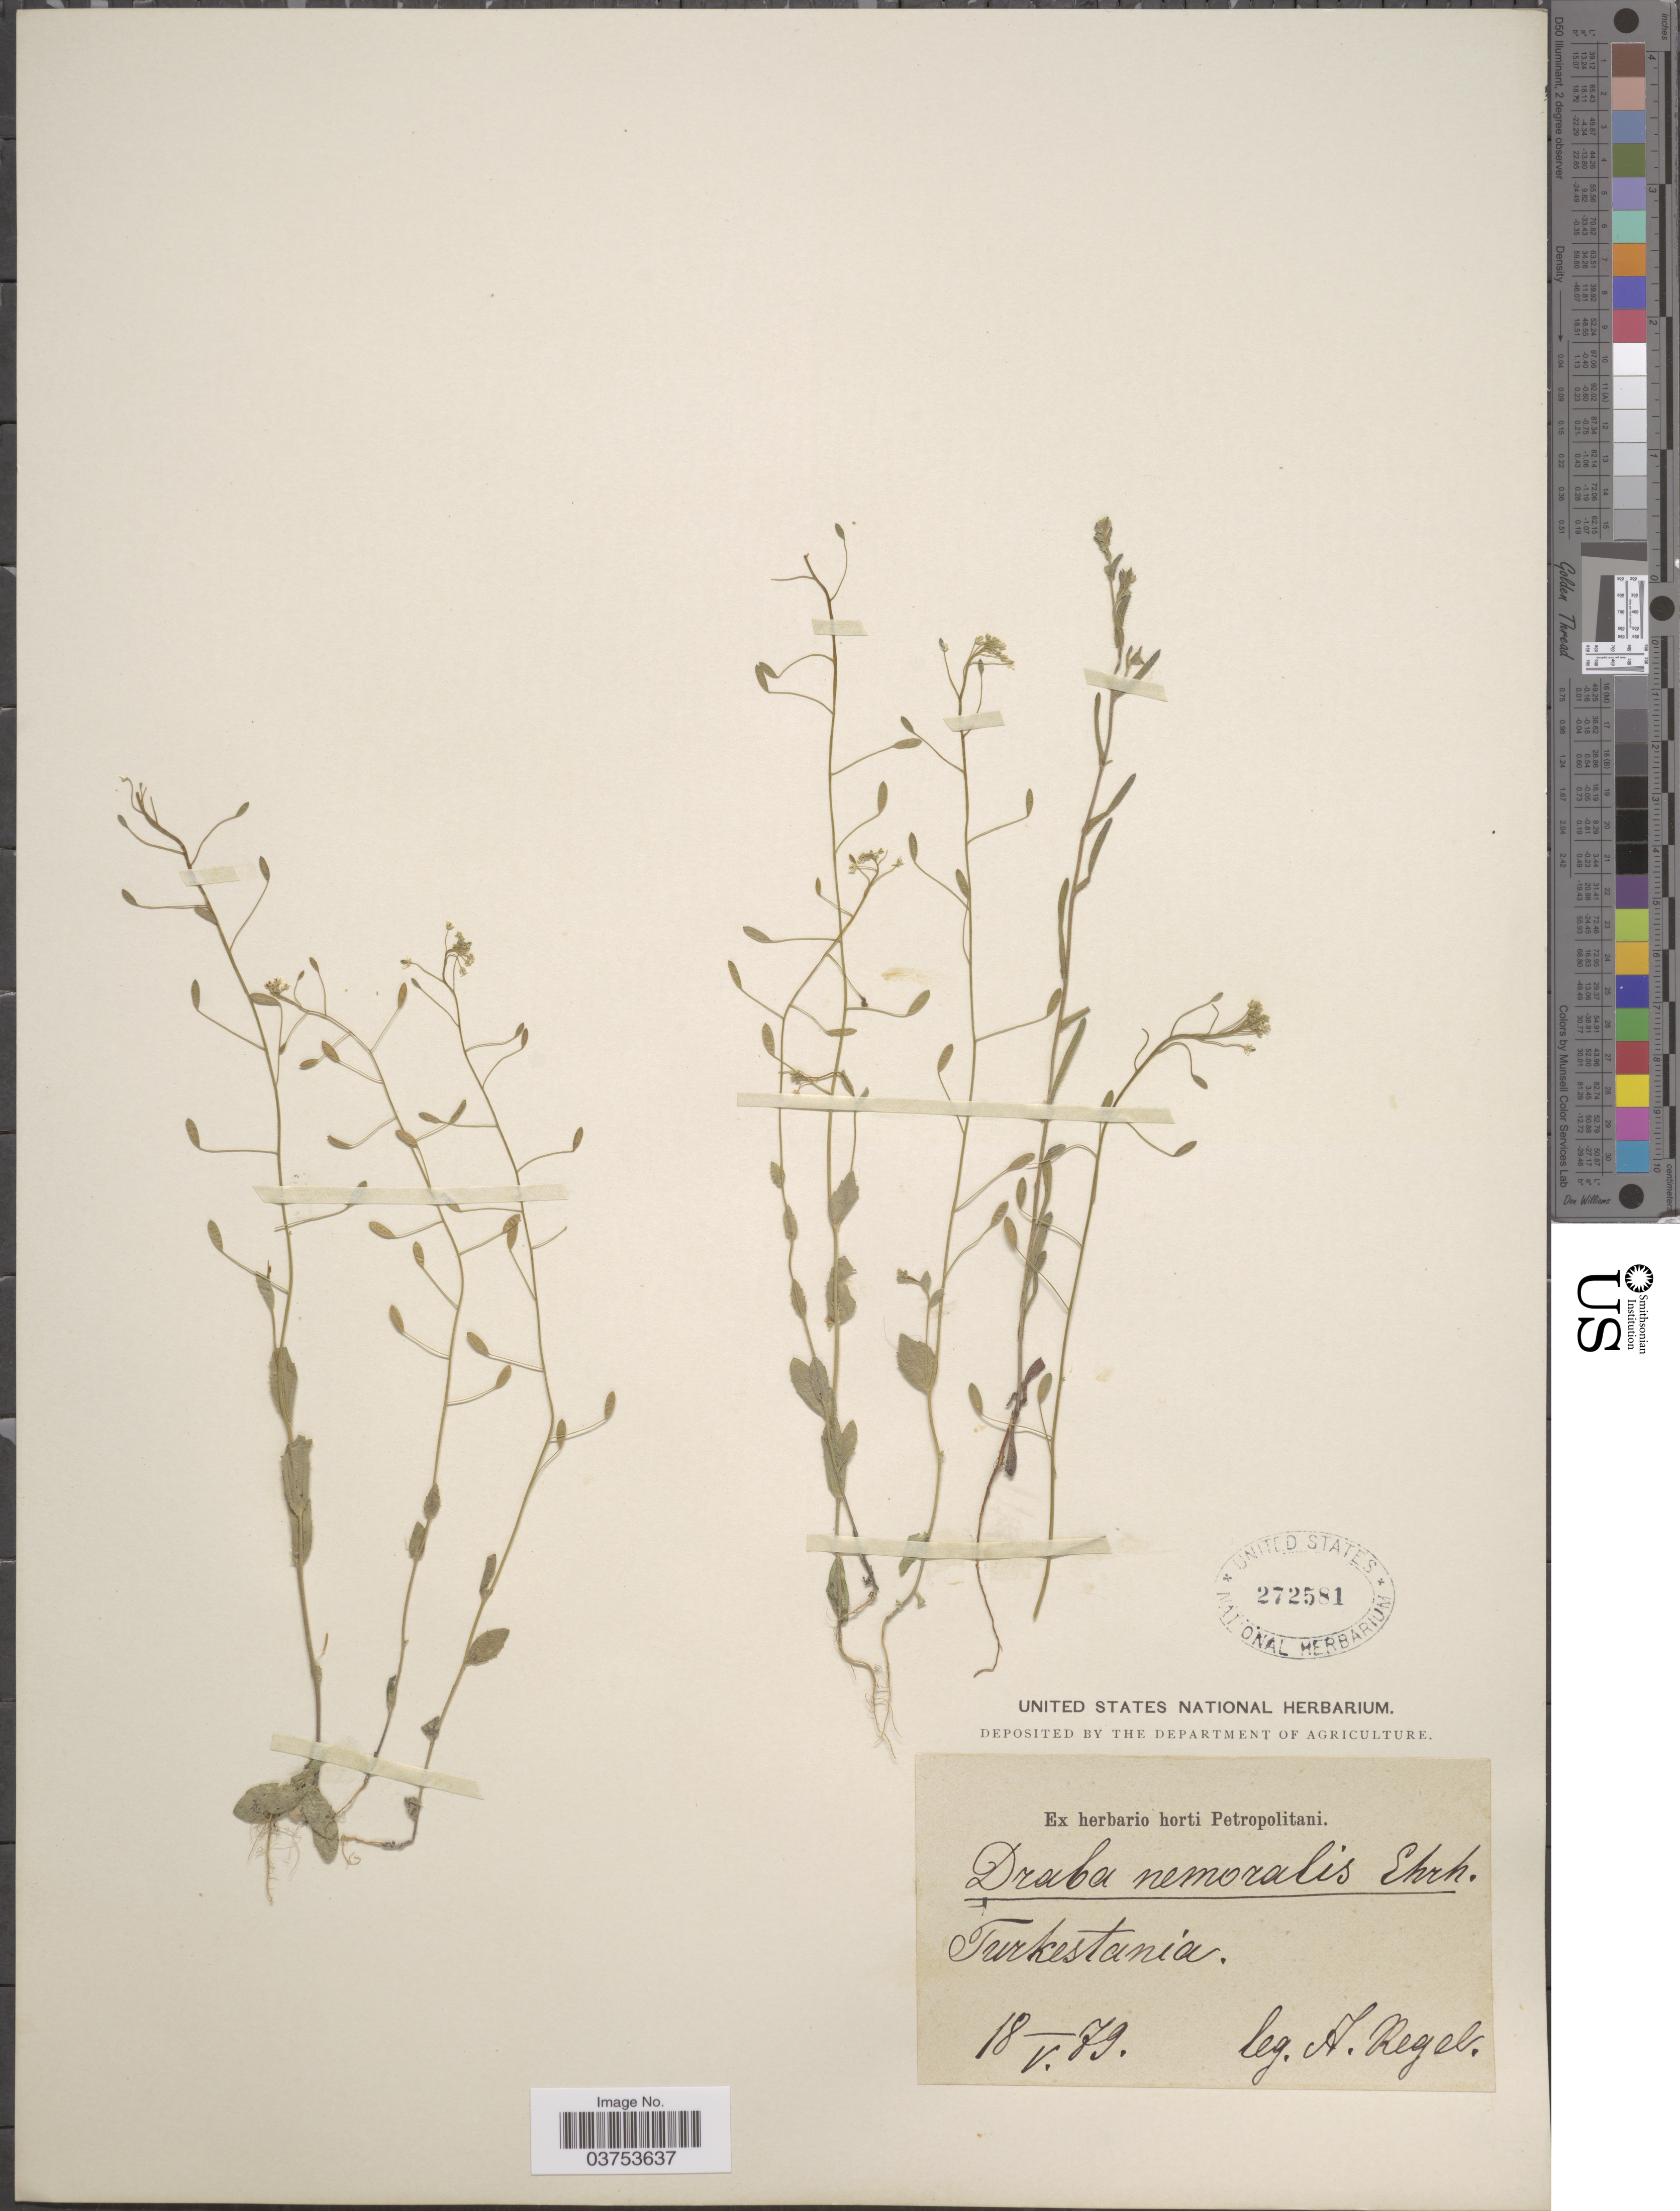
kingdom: Plantae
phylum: Tracheophyta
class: Magnoliopsida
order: Brassicales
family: Brassicaceae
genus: Draba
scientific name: Draba nemoralis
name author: Ehrh.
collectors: A. Regel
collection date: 1879-05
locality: Turkestania.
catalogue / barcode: US 272581